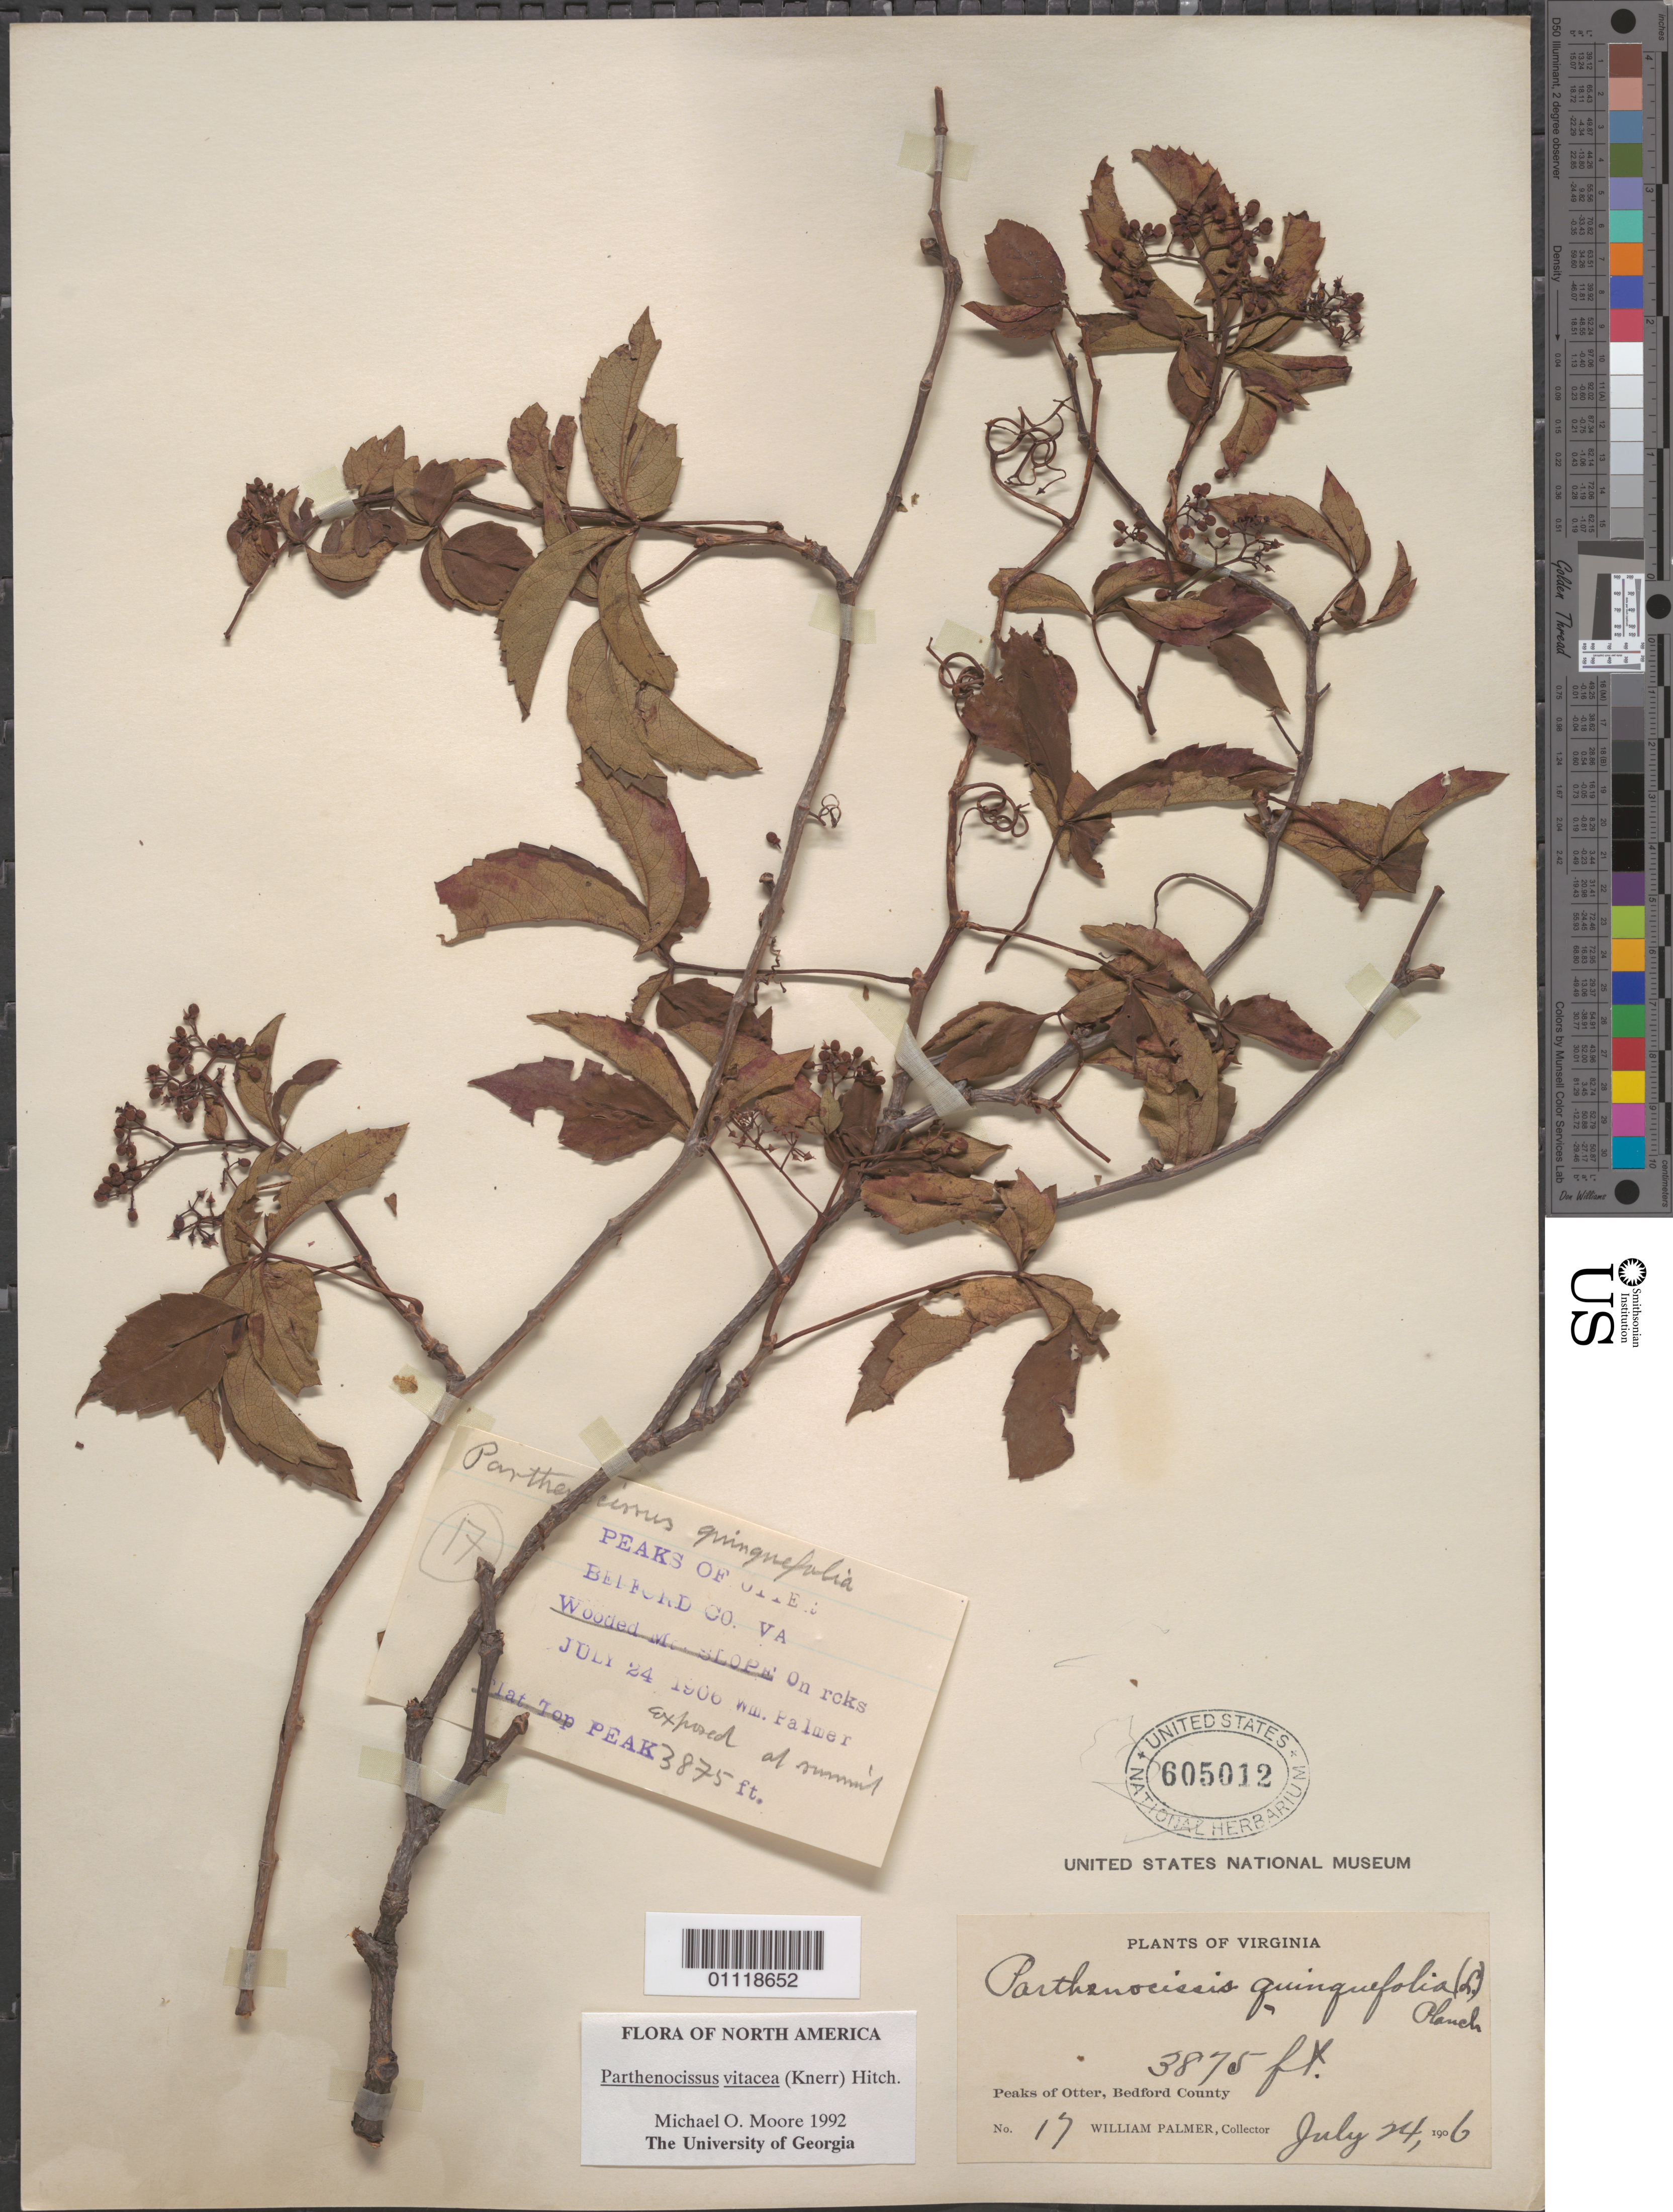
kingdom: Plantae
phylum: Tracheophyta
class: Magnoliopsida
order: Vitales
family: Vitaceae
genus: Parthenocissus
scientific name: Parthenocissus vitacea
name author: (Knerr) Hitchc.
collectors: W. Palmer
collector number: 17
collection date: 1906-07-24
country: United States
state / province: Virginia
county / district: Bedford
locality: Peaks of Otter.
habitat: On rocks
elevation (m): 1181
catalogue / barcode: US 605012